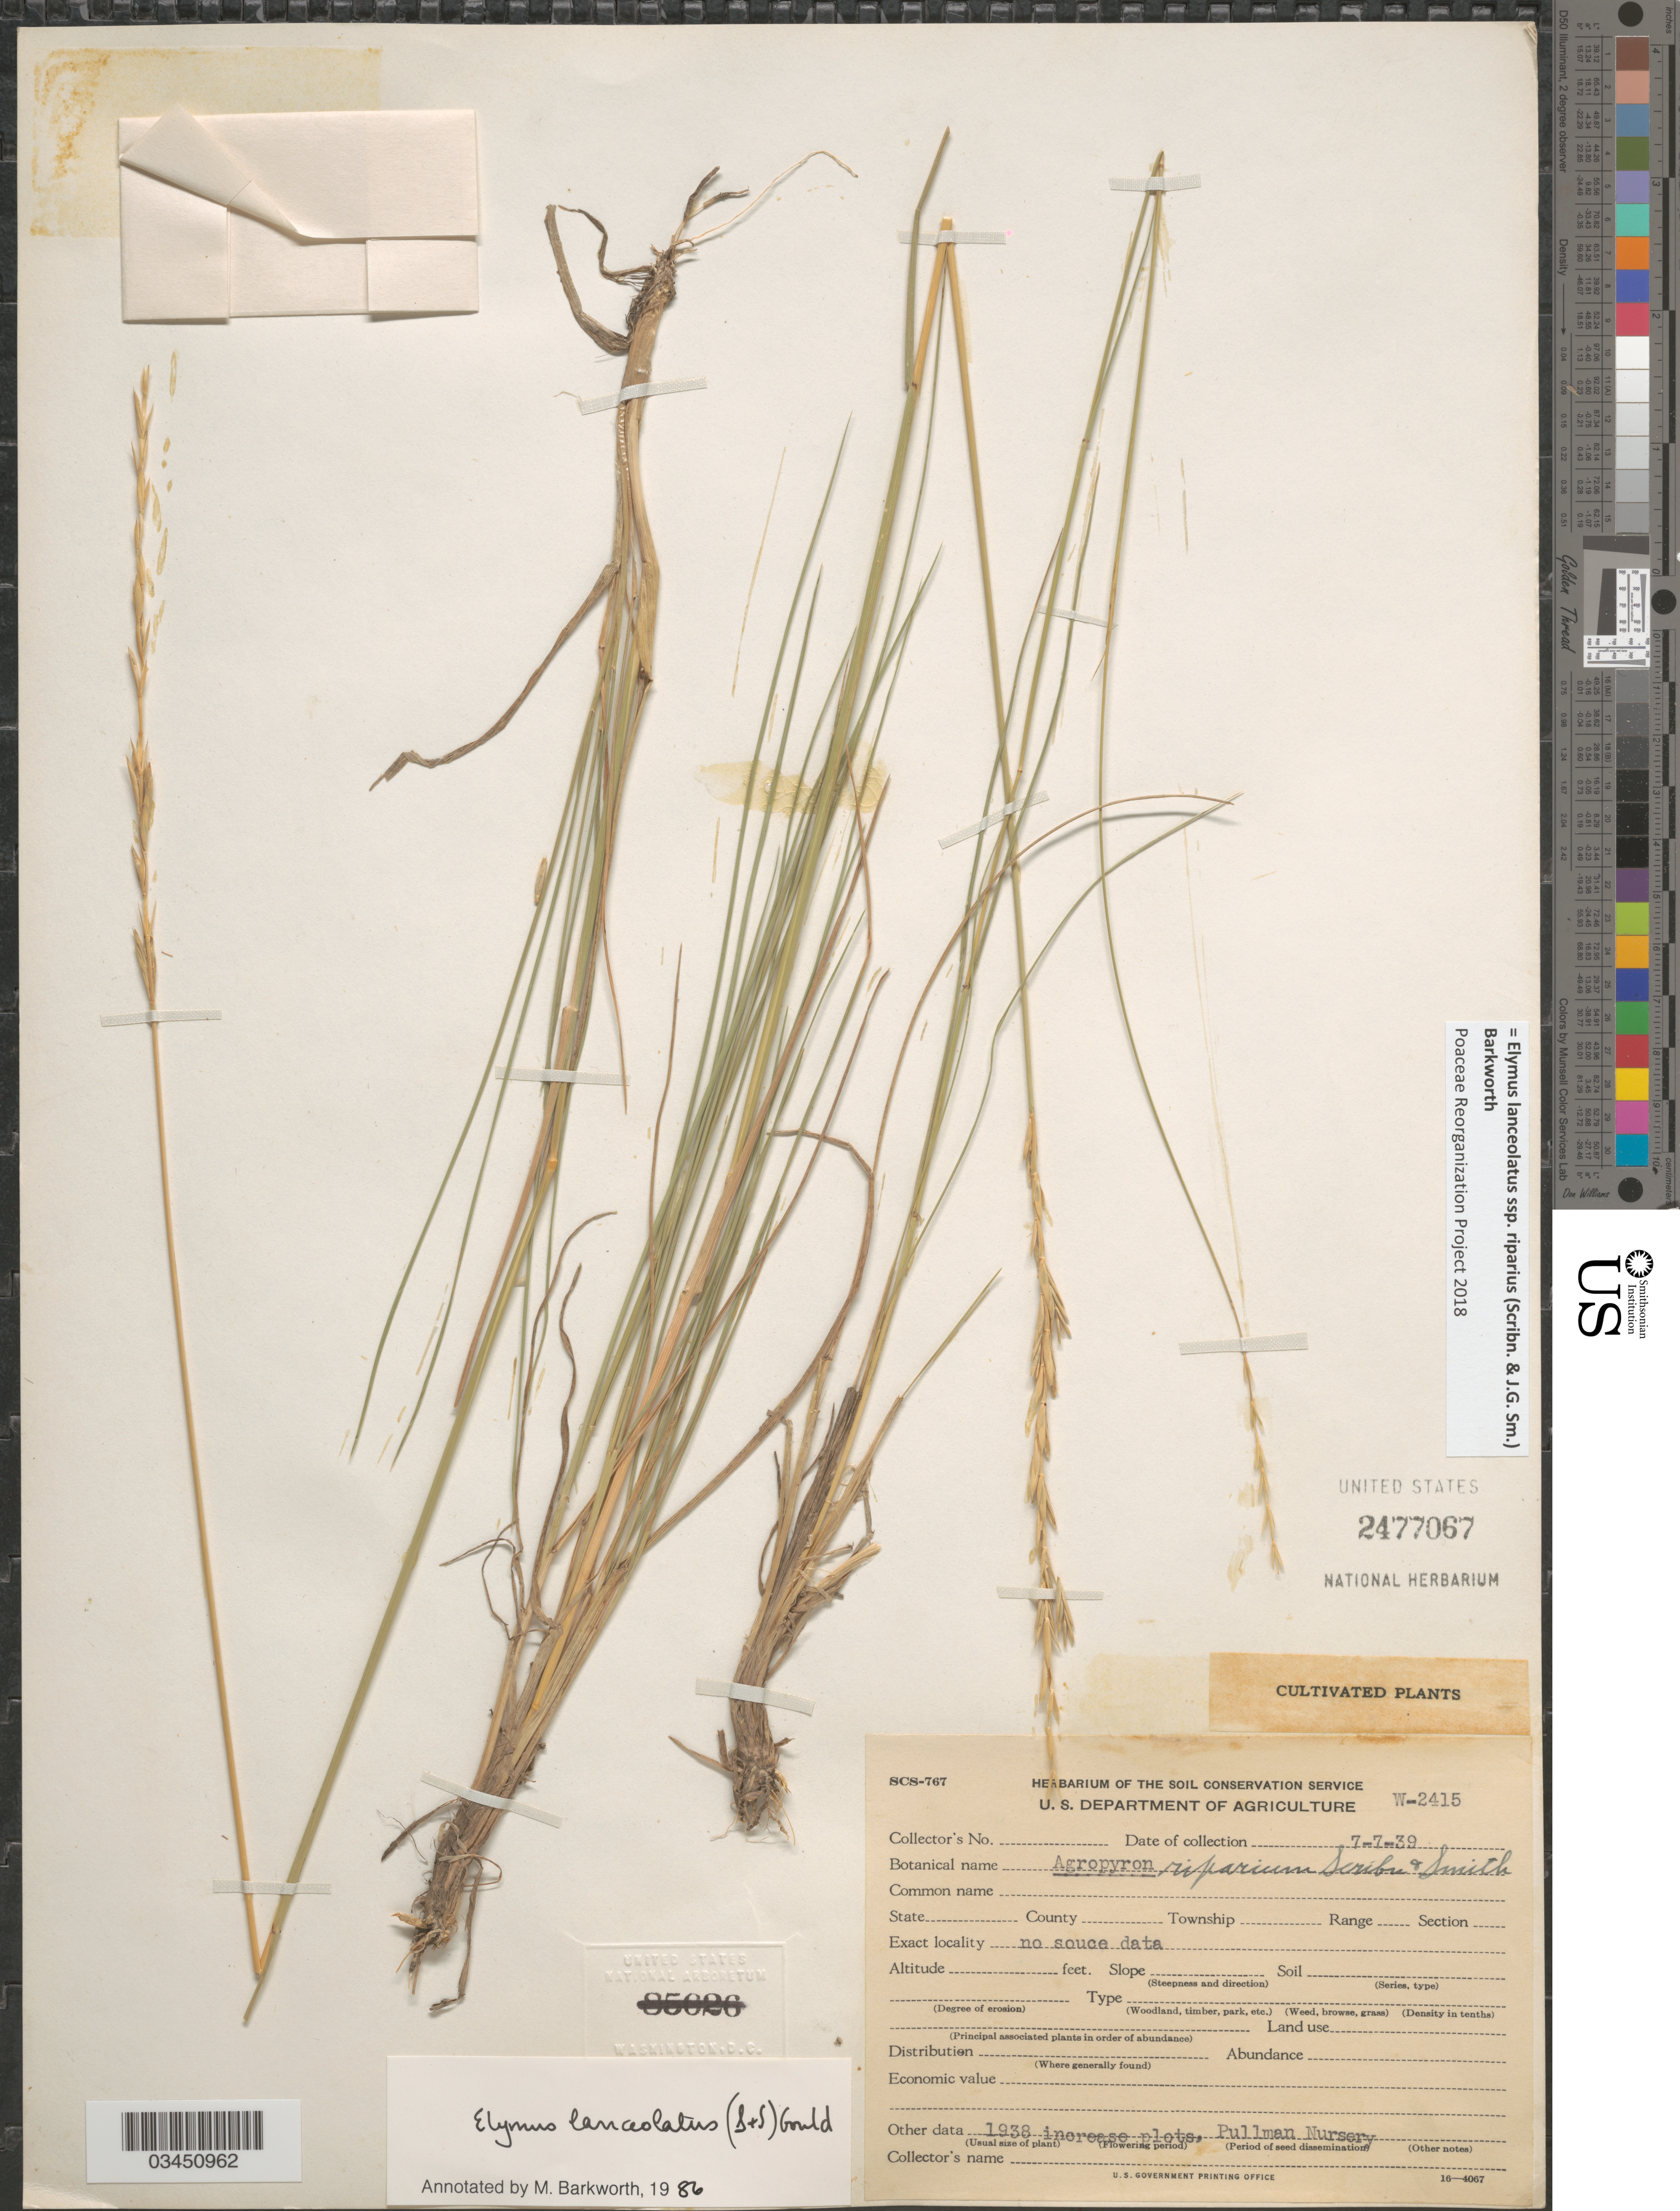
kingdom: Plantae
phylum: Tracheophyta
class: Liliopsida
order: Poales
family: Poaceae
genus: Elymus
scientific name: Elymus lanceolatus subsp. riparius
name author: (Scribn. & J.G. Sm.) Barkworth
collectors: Herbarium of the Soil Conservation Service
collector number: W-2415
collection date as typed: Transcribed d/m/y: 7/7/39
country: United States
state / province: Washington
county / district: Whitman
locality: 1938 increase plots, Pullman Nursery.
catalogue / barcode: US 2477067